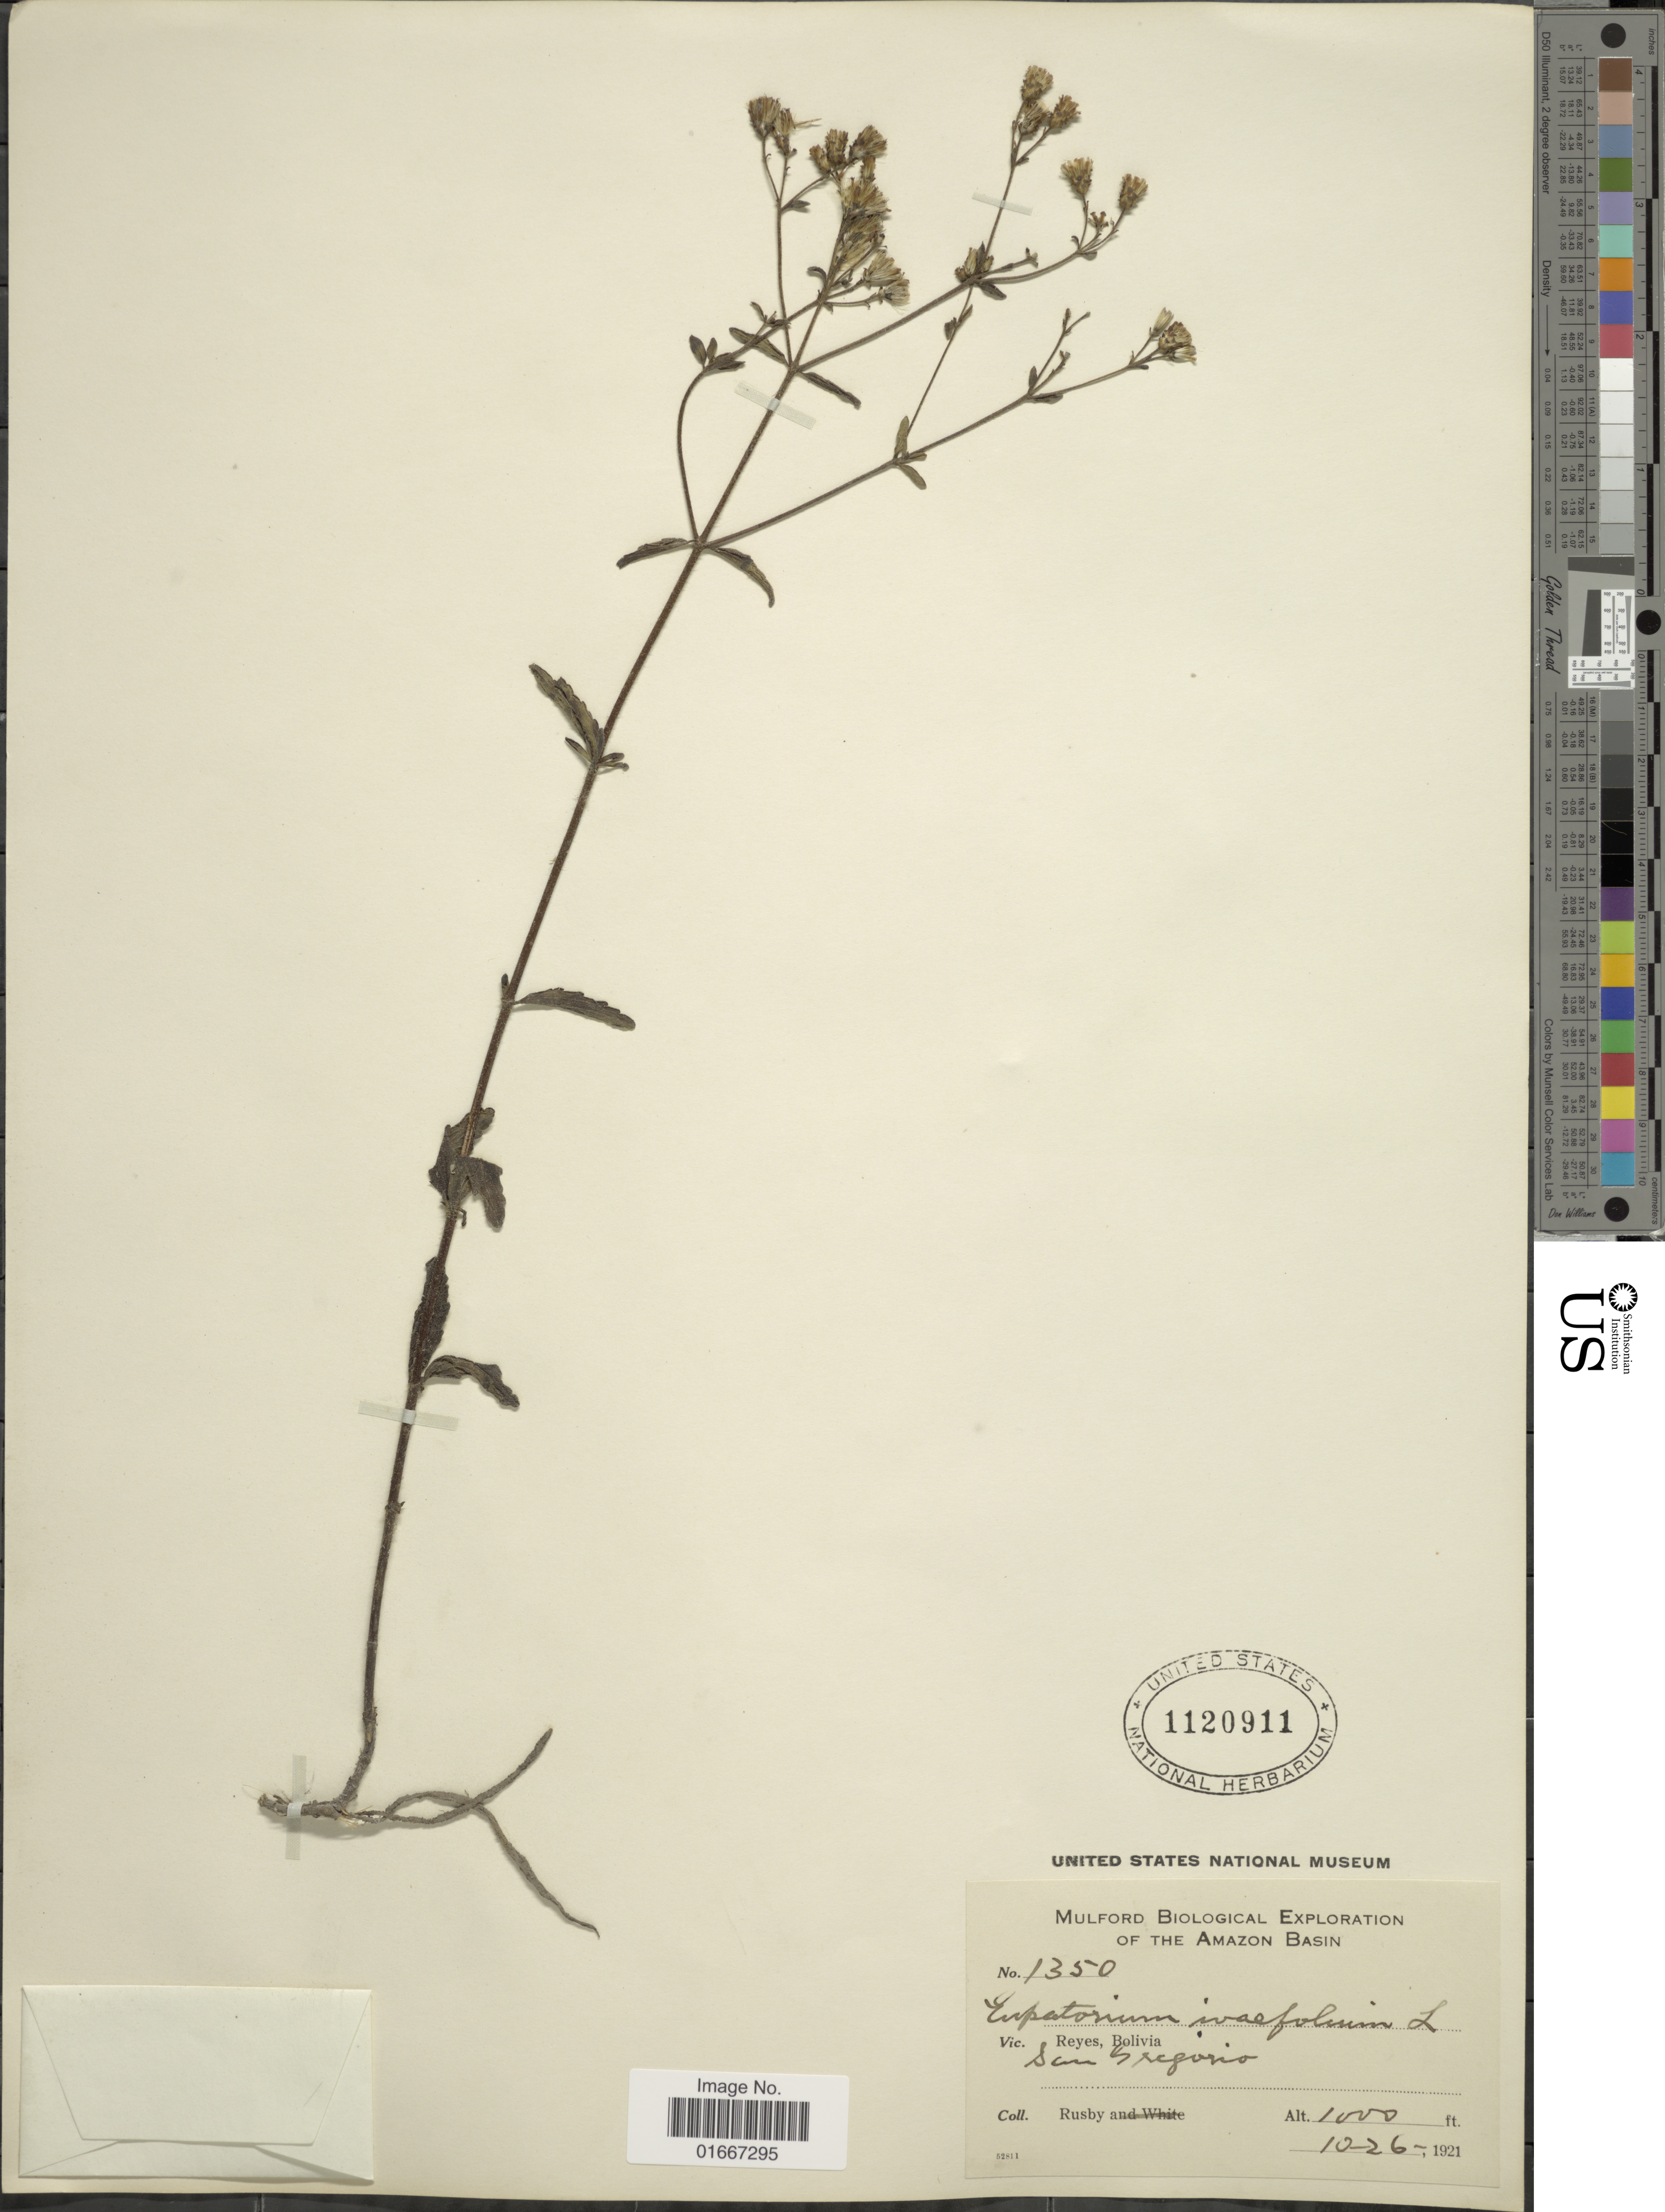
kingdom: Plantae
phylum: Tracheophyta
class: Magnoliopsida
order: Asterales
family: Asteraceae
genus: Chromolaena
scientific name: Chromolaena ivaefolia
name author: (L.) R.M. King & H. Rob.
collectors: H. H. Rusby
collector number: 1350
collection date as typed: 10-26-1921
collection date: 1921-10-26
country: Bolivia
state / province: Beni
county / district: José Ballivián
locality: San Gregorio. Reyes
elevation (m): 305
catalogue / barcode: US 1120911